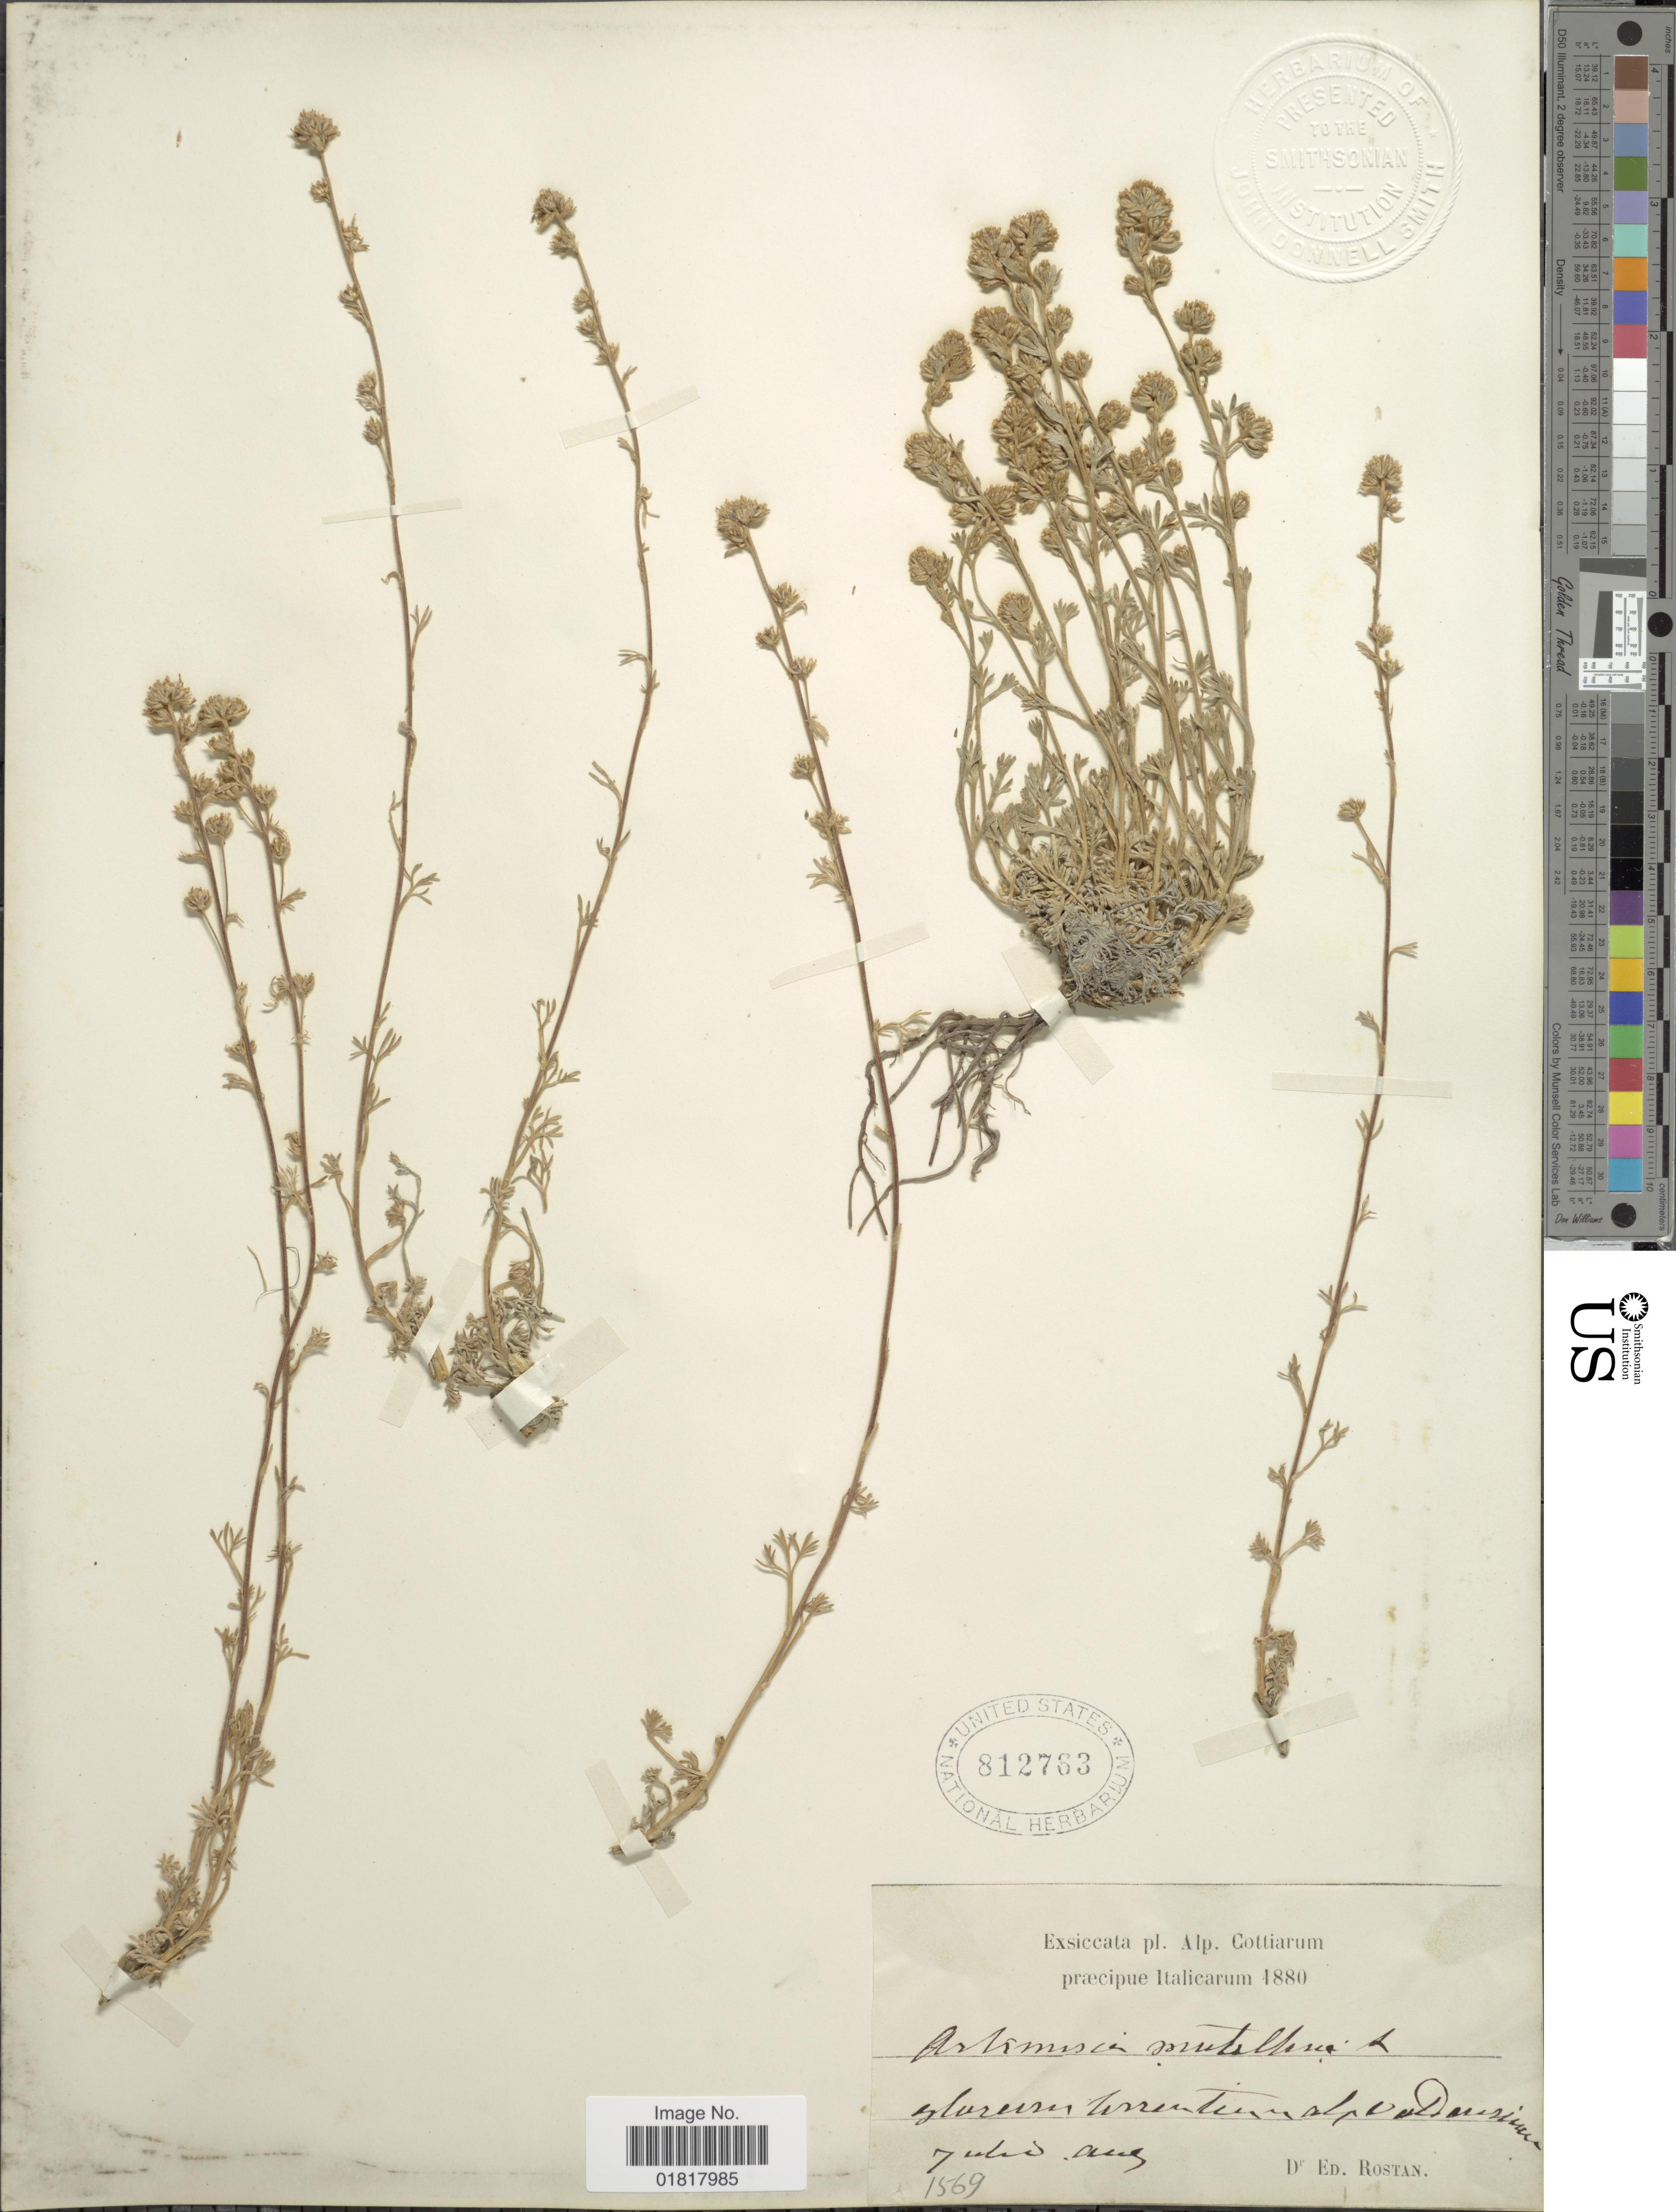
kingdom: Plantae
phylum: Tracheophyta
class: Magnoliopsida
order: Asterales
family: Asteraceae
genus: Artemisia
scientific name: Artemisia mutellina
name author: Vill.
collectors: E. Rostan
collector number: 1569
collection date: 1880-07/1880-08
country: Italy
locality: Alp. Cottiarum, parecipue Italicarum, glorersen terrintienn alpen Dusieuw [interpreted]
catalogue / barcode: US 812763